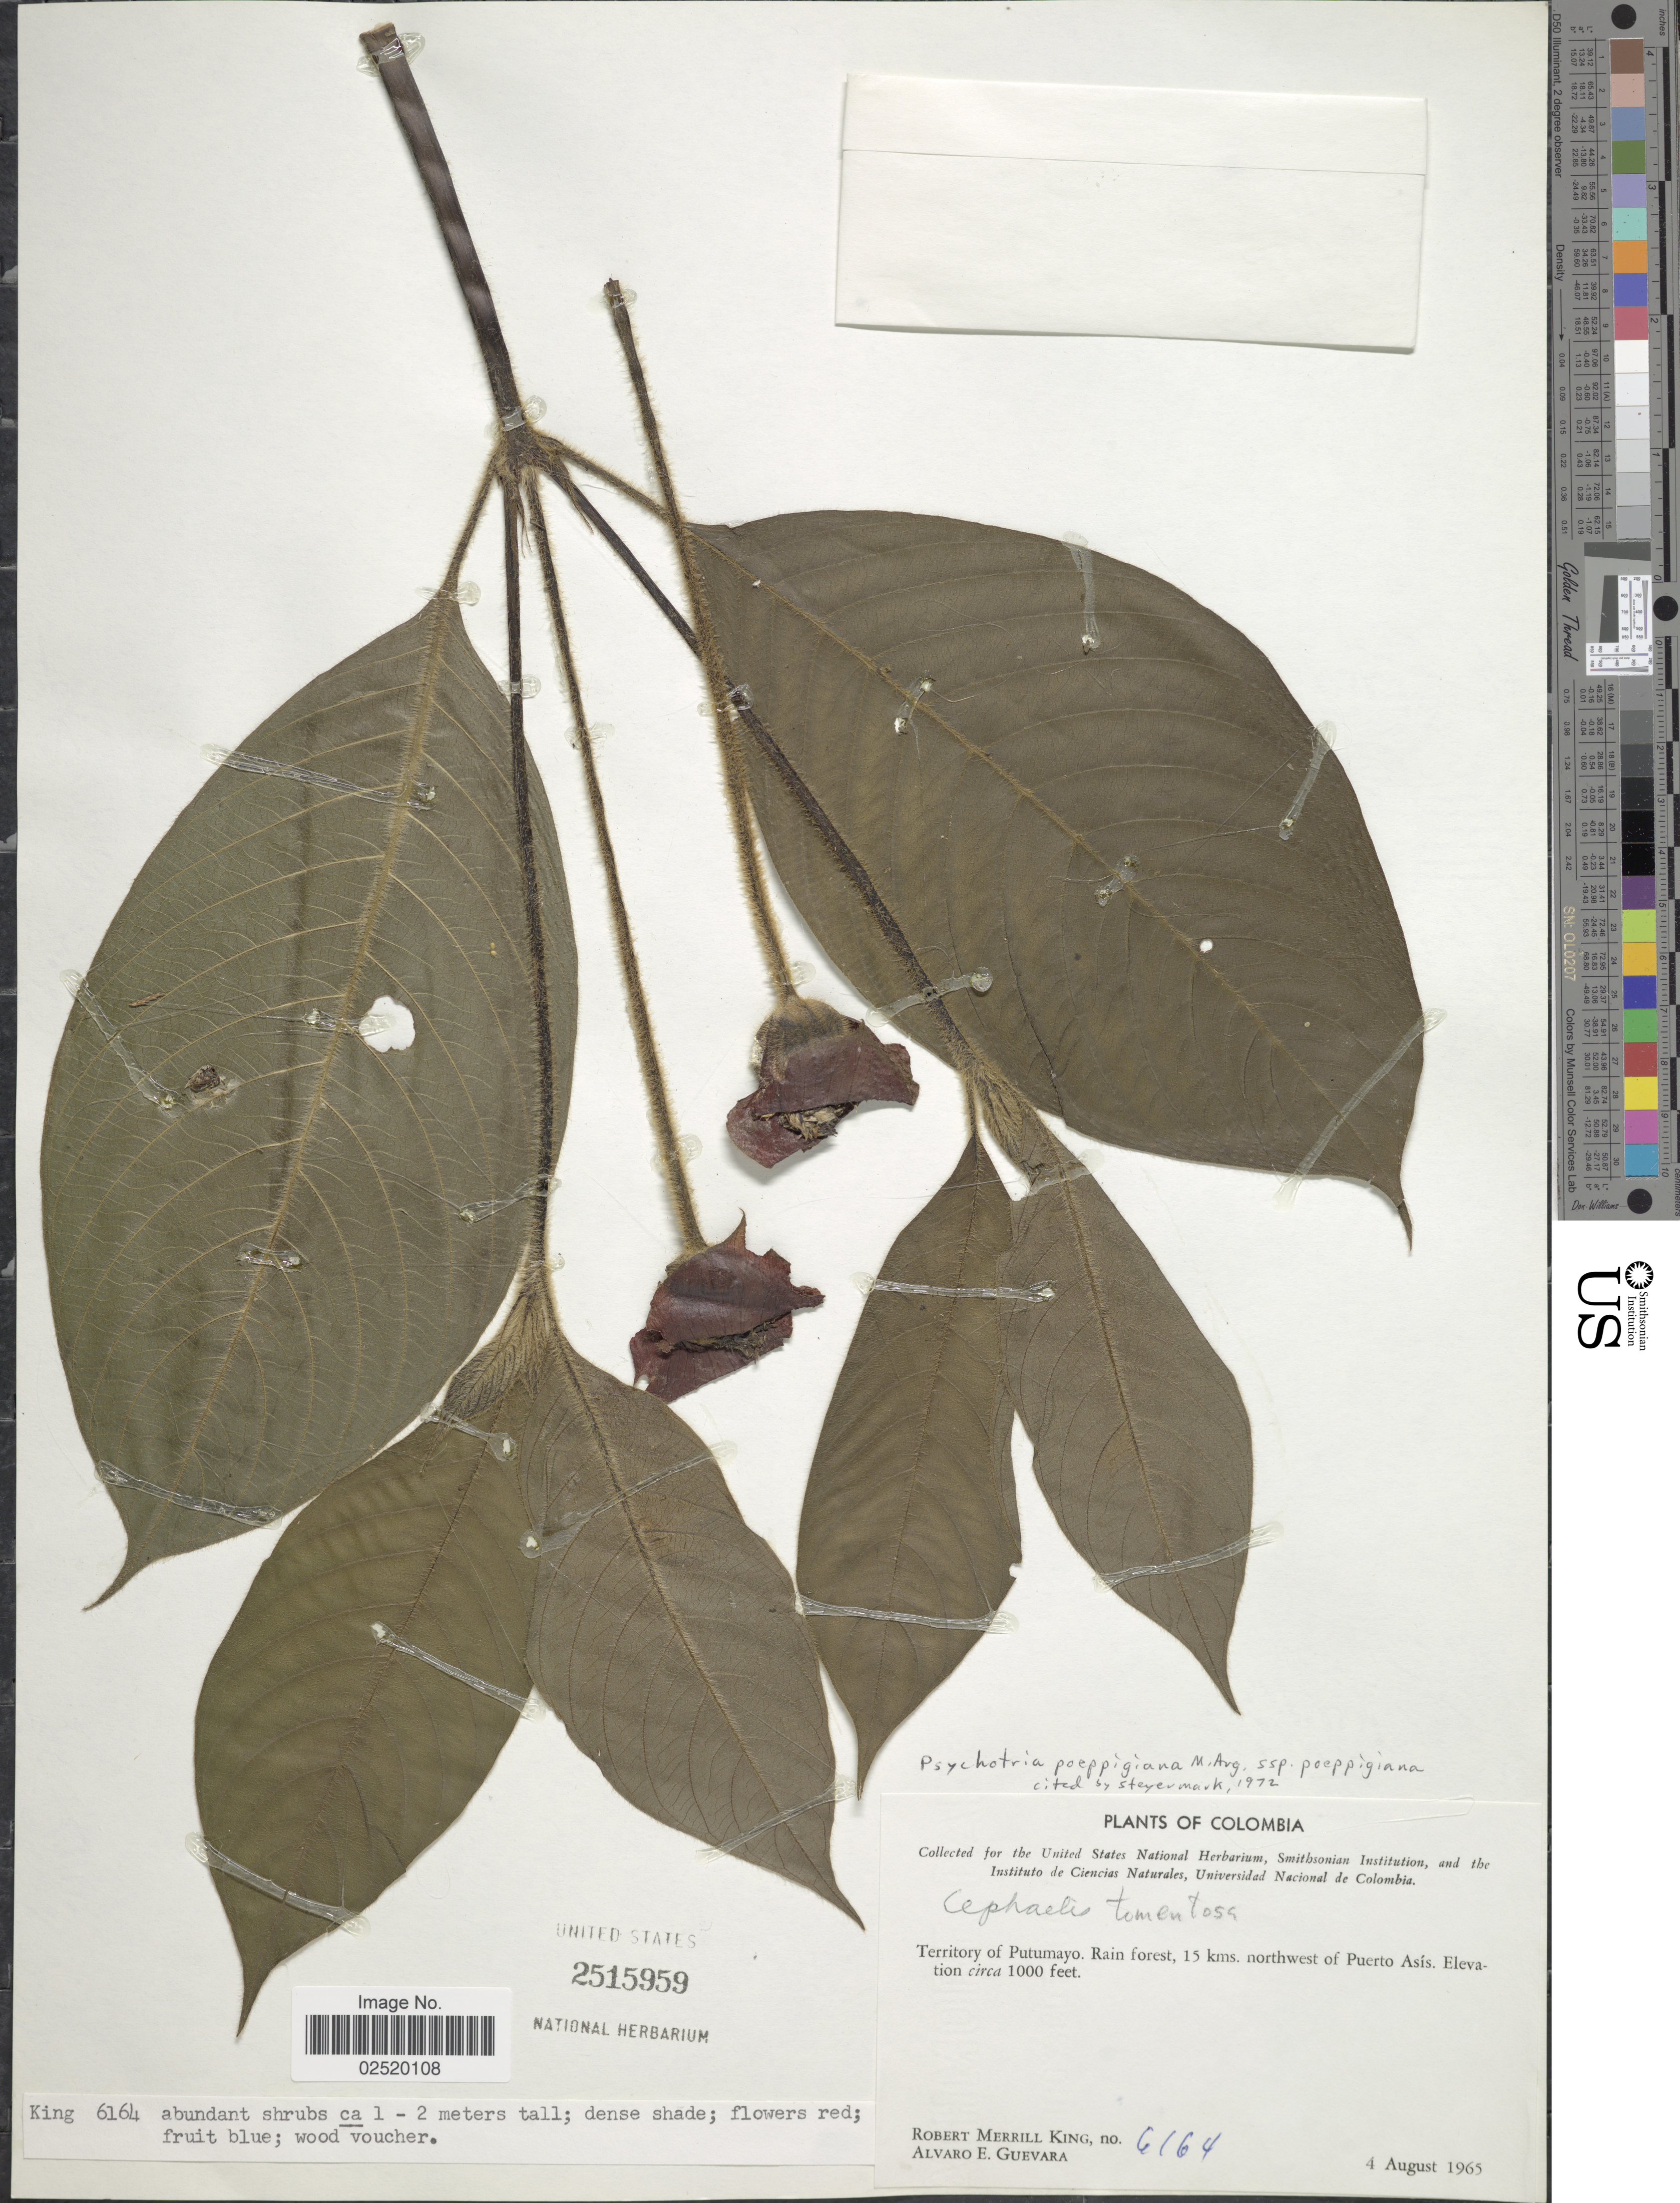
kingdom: Plantae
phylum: Tracheophyta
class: Magnoliopsida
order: Gentianales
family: Rubiaceae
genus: Psychotria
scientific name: Psychotria poeppigiana subsp. poeppigiana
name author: Müll. Arg.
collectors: R. M. King & A. E. Guevara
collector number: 6164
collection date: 1965-08-04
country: Colombia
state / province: Putumayo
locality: Territory of Putumayo, Rain forest, 15 kms. northwest of Puerto Asis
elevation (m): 305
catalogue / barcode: US 2515959